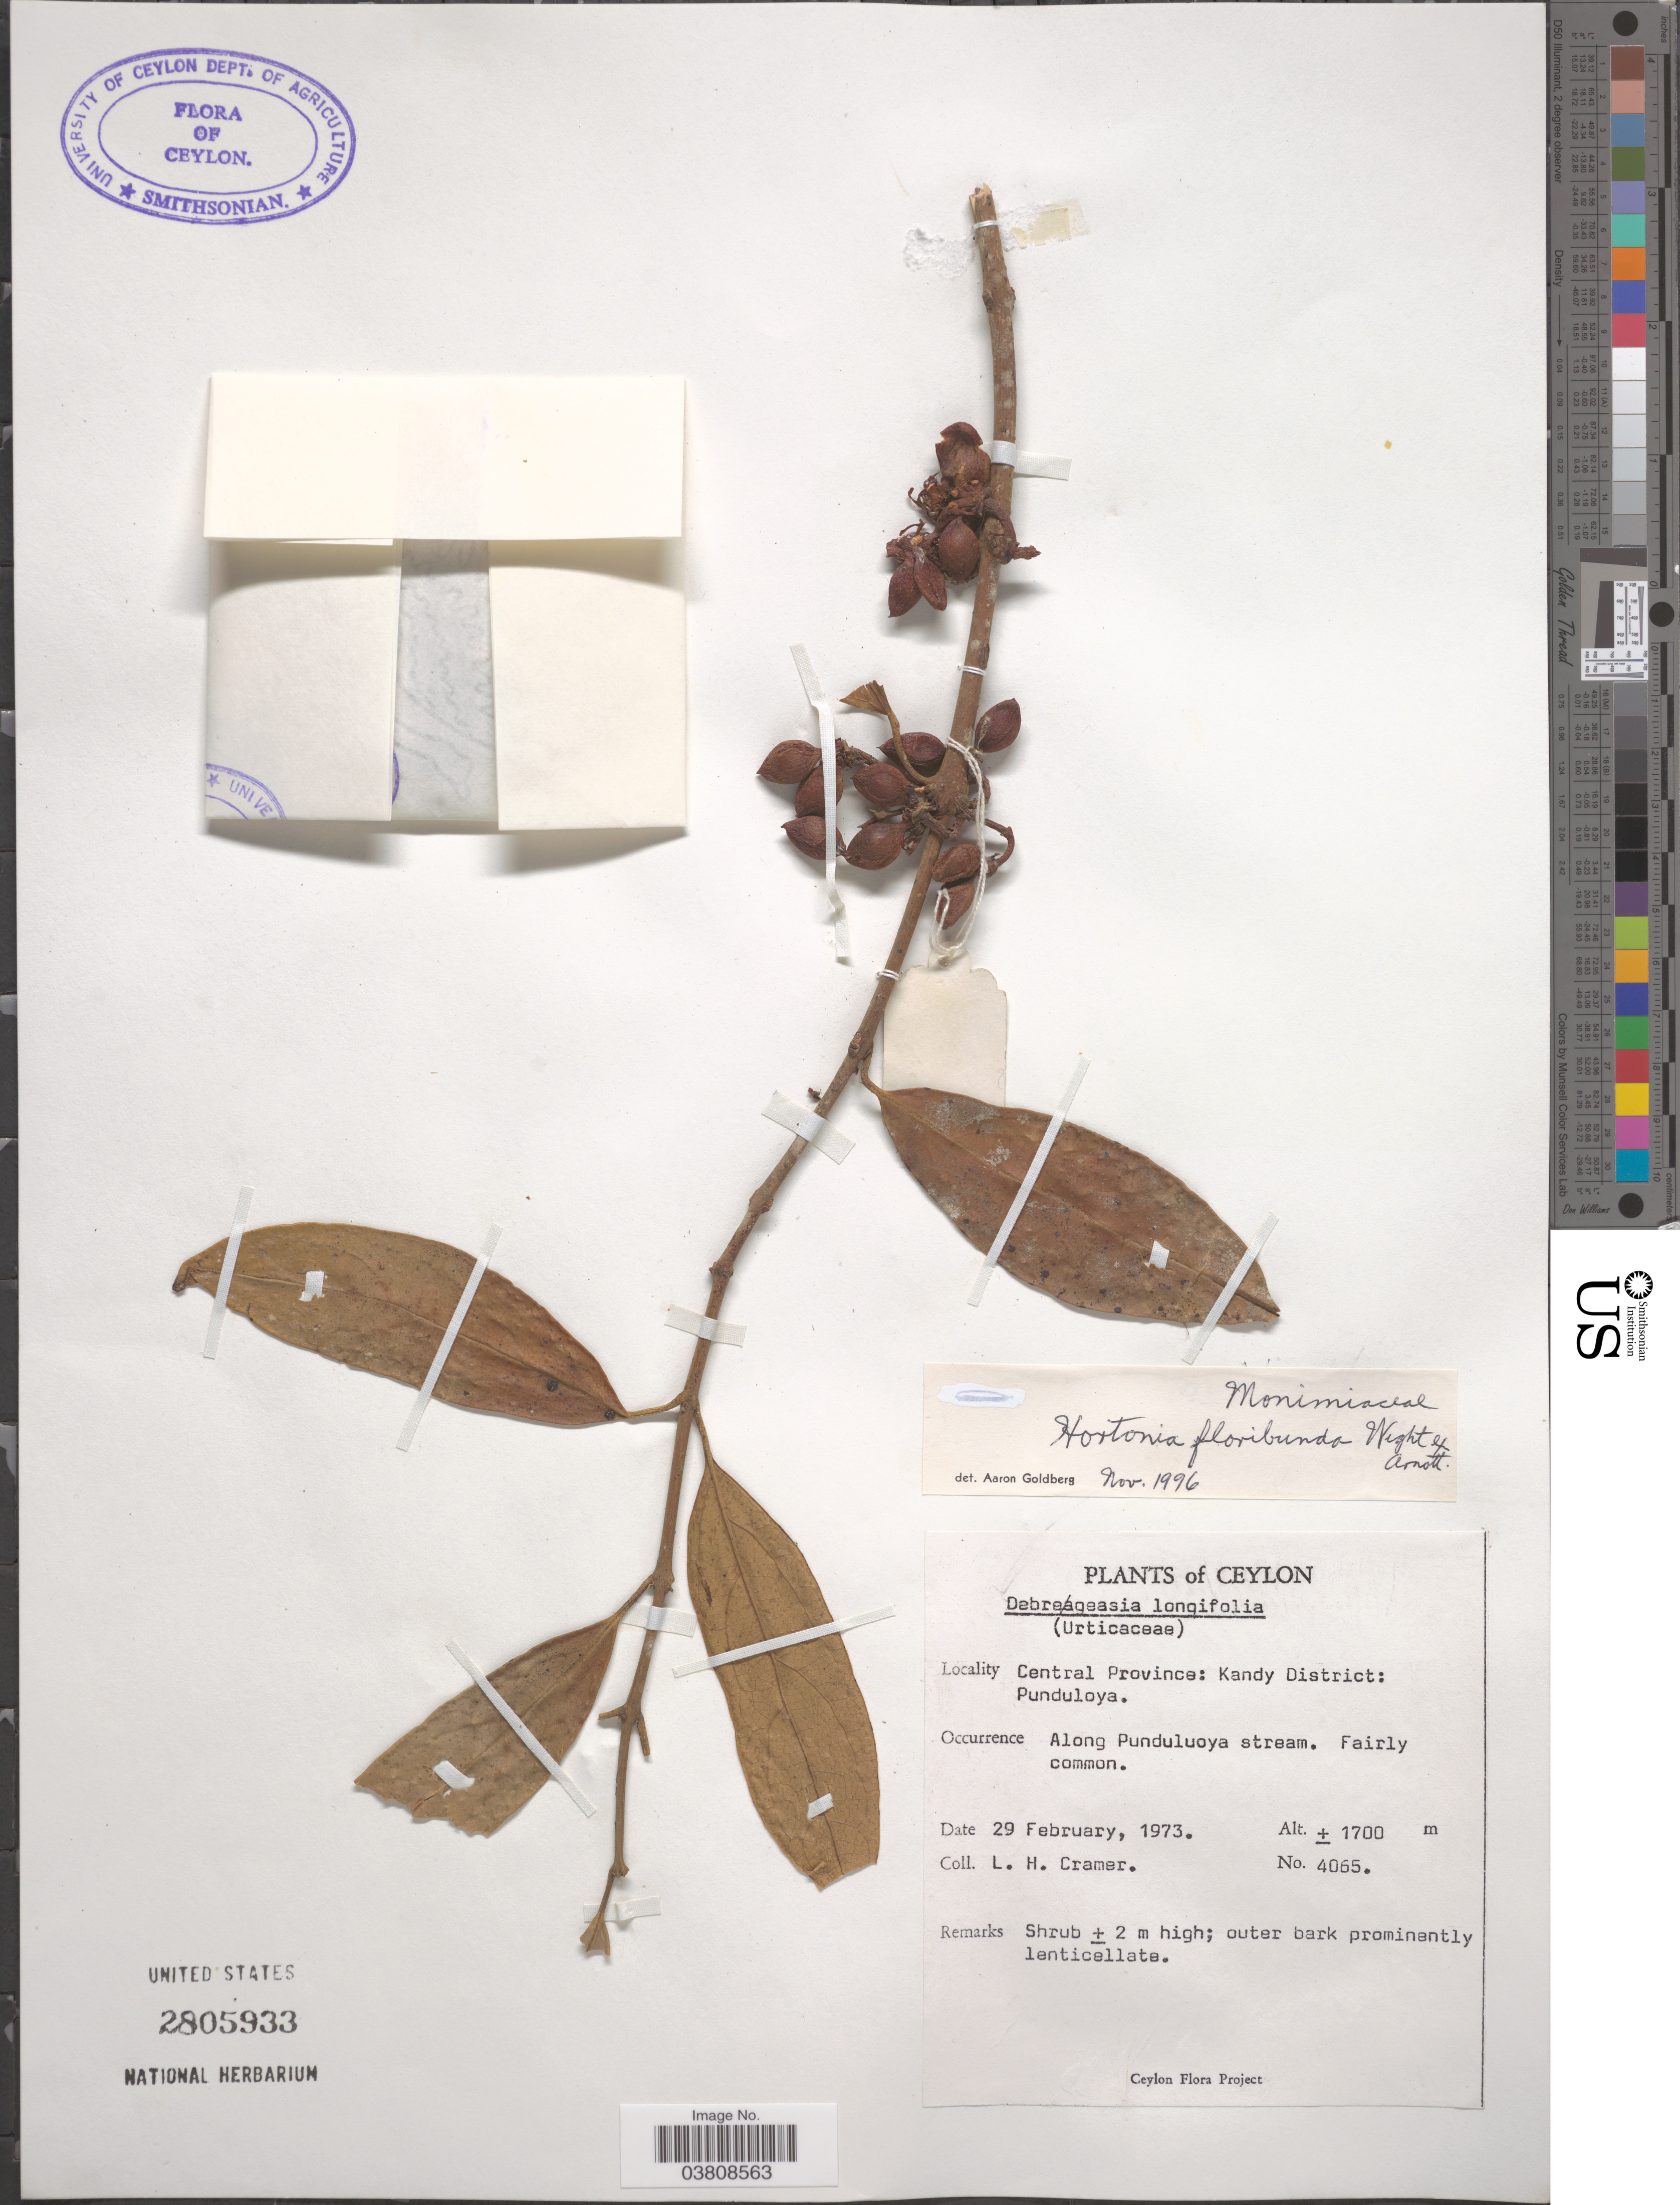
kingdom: Plantae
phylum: Tracheophyta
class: Magnoliopsida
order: Laurales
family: Monimiaceae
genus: Hortonia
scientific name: Hortonia floribunda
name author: Wight ex Arn.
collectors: L. H. Cramer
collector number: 4065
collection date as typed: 29 February, 1973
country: Sri Lanka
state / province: Central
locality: Ceylon. Kandy District. Punduloya. Along Punduluoya stream.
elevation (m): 1700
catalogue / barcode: US 2805933